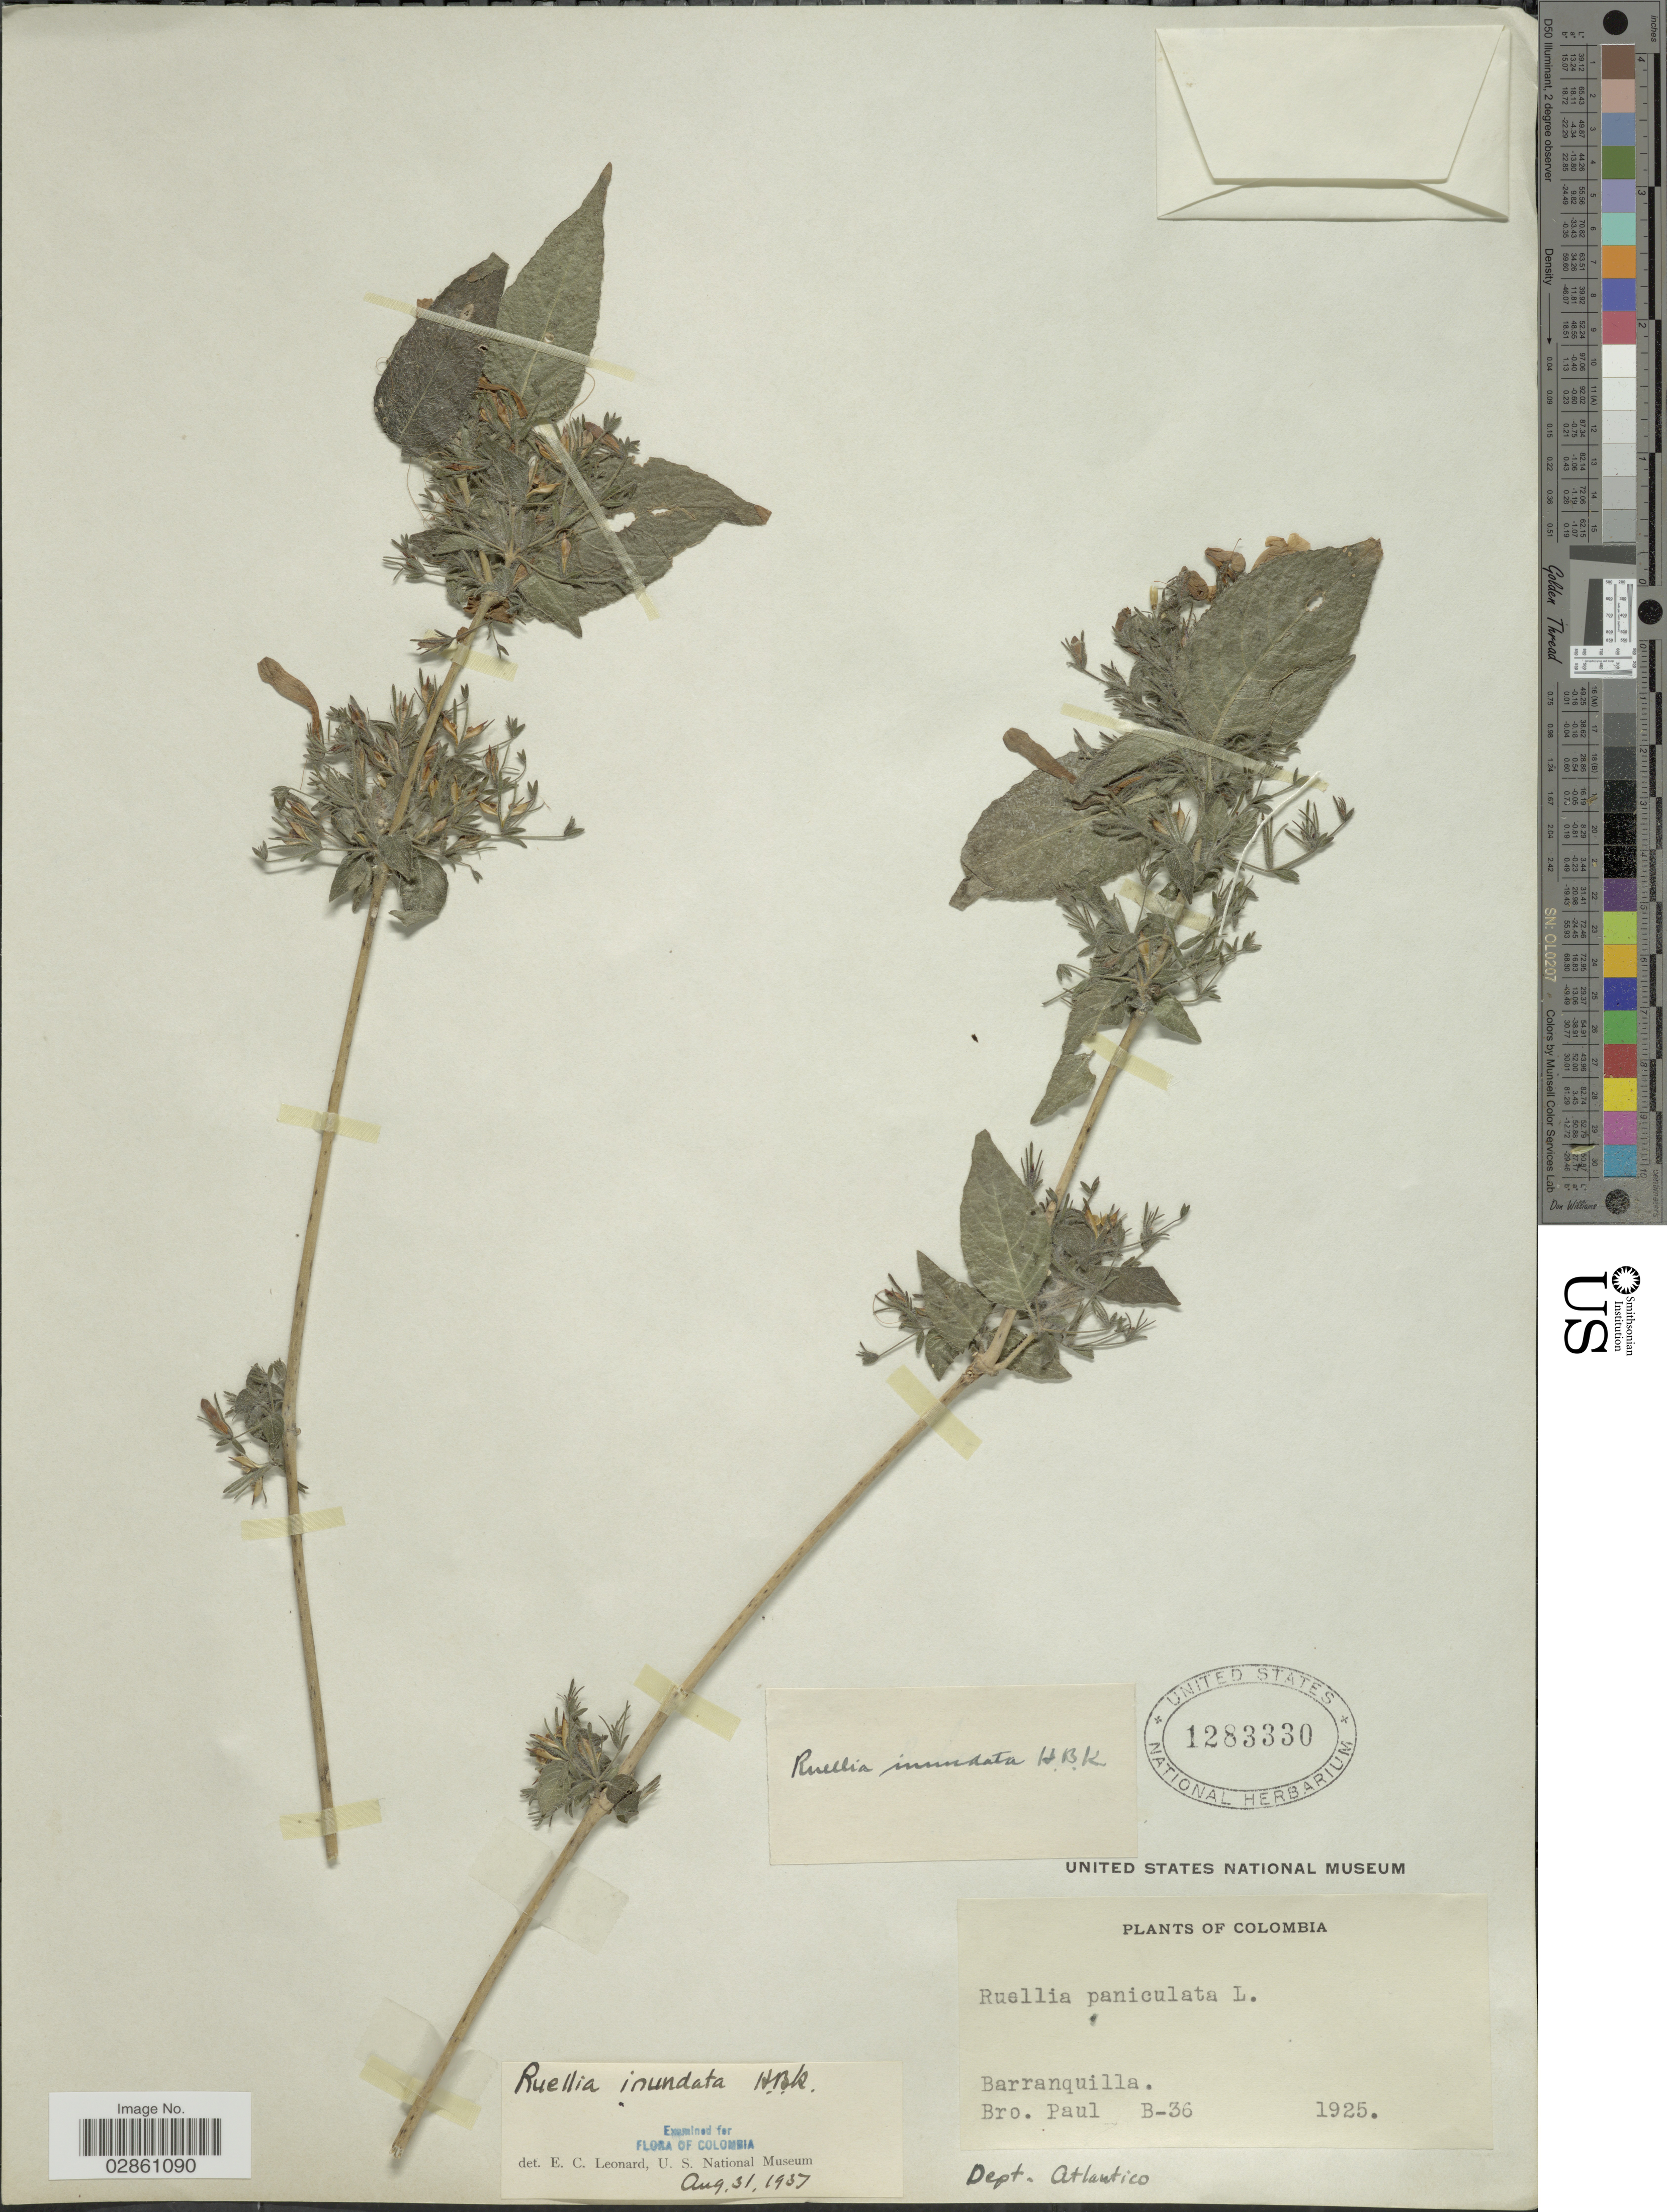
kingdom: Plantae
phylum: Tracheophyta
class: Magnoliopsida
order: Lamiales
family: Acanthaceae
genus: Ruellia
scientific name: Ruellia inundata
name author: Kunth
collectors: -. Paul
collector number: B-36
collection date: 1925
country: Colombia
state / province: Atlántico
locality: Barranquilla. Dept. Atlantico.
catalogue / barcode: US 1283330